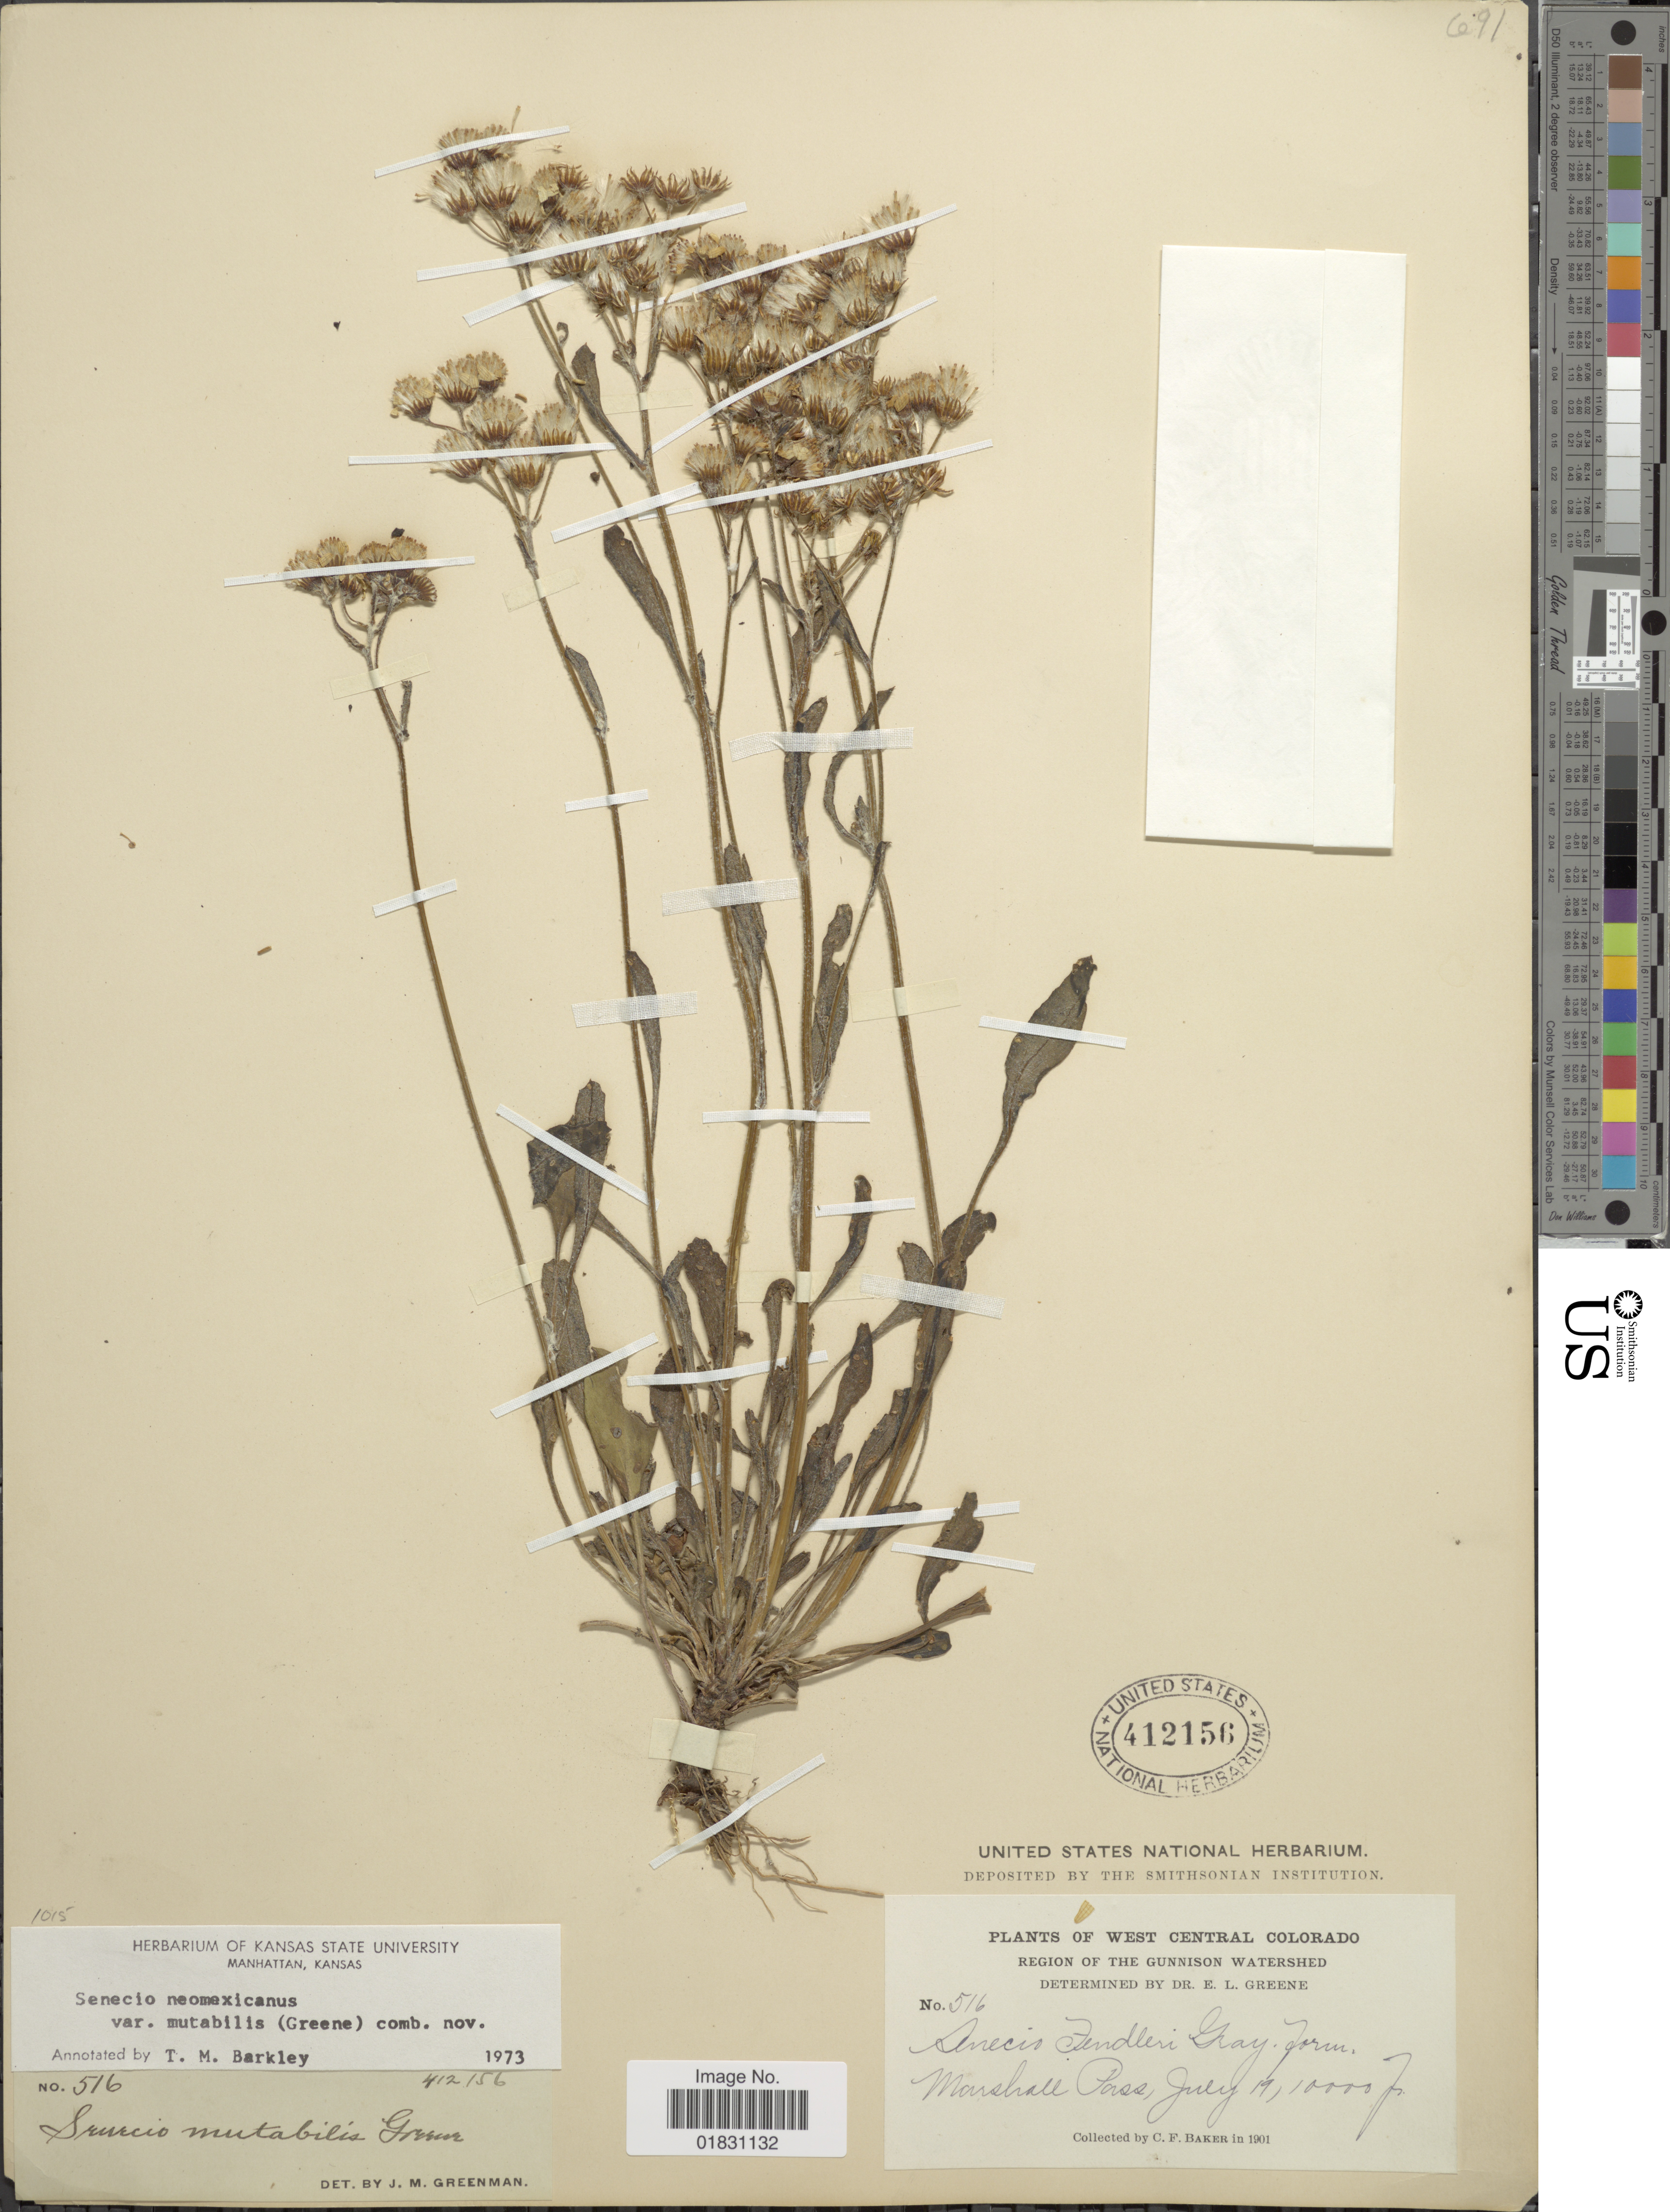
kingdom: Plantae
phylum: Tracheophyta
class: Magnoliopsida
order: Asterales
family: Asteraceae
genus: Packera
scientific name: Packera neomexicana var. mutabilis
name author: (Greene) W.A. Weber & Á. Löve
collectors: C. F. Baker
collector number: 516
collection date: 1901-07-19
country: United States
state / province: Colorado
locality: West Central Colorado, Region of the Gunnison Watershed, Marshall Pass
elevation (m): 3048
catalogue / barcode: US 412156